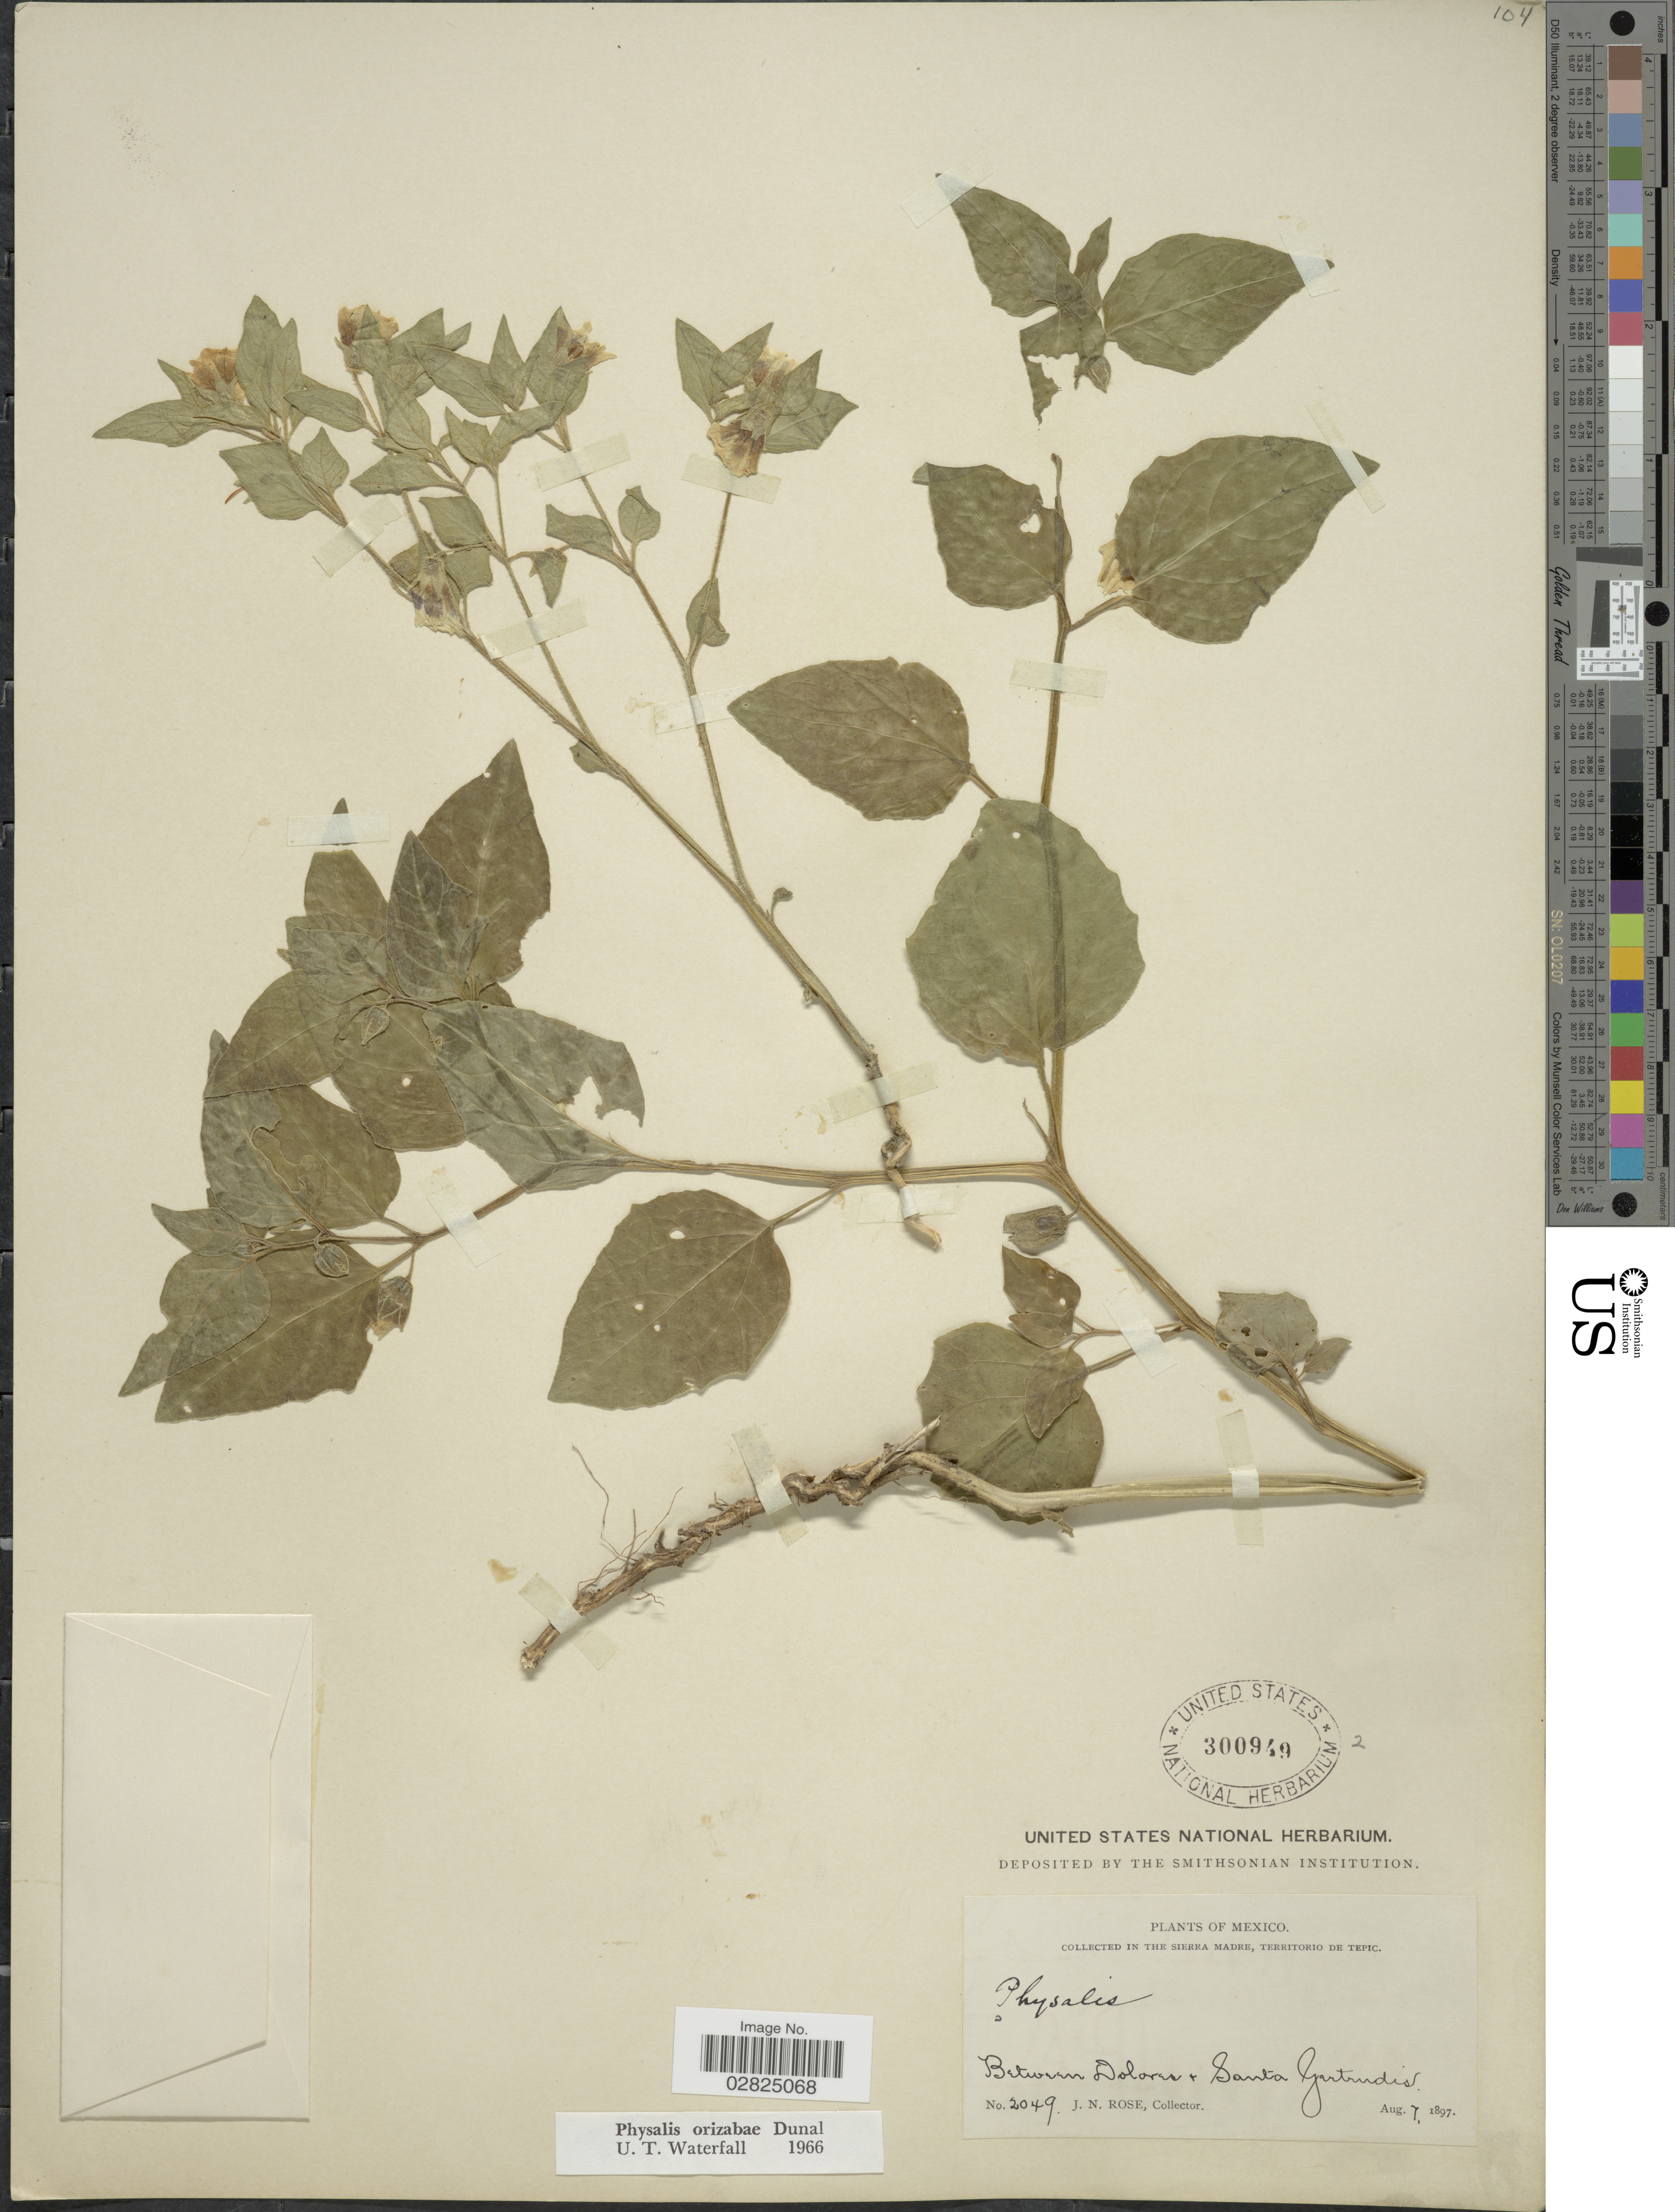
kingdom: Plantae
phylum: Tracheophyta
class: Magnoliopsida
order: Solanales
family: Solanaceae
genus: Physalis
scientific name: Physalis orizabae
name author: Dunal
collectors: J. N. Rose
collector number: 2049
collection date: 1897-08-07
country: Mexico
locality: In the Sierra Madre, Territorio de Tepic, Between Dolores & Santa Gertrudis.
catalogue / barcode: US 300949